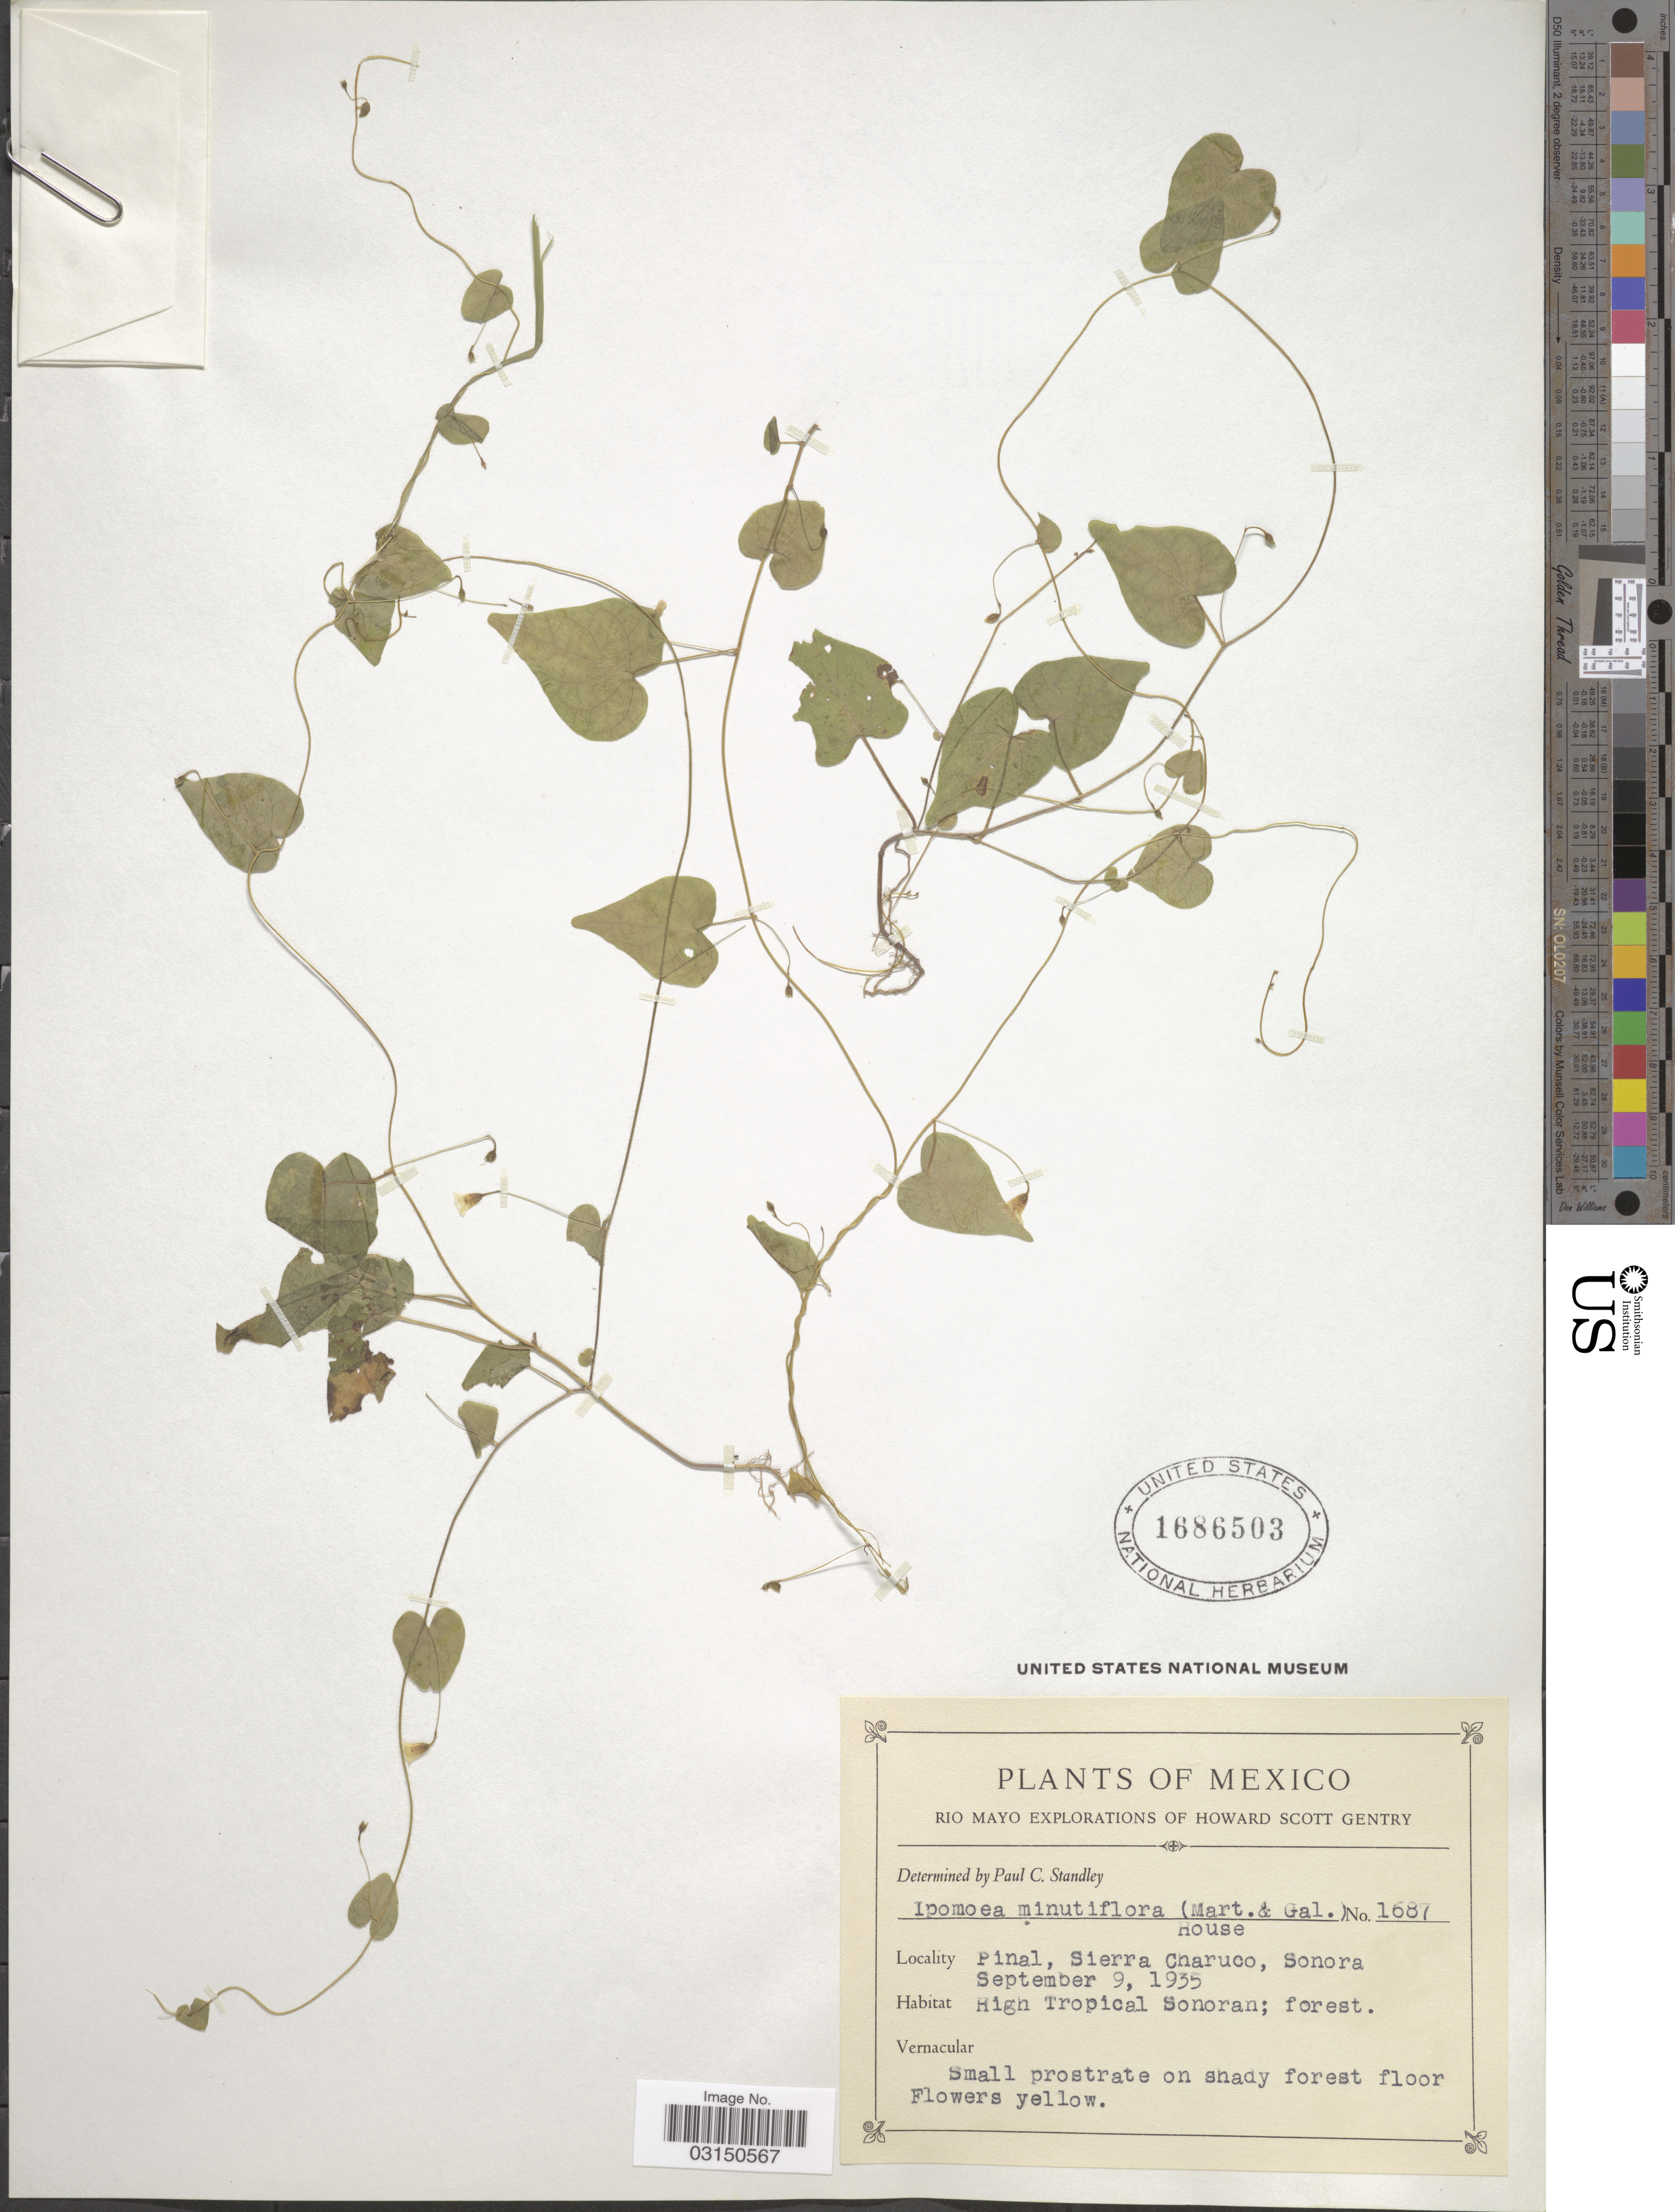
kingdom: Plantae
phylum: Tracheophyta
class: Magnoliopsida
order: Solanales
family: Convolvulaceae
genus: Ipomoea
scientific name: Ipomoea minutiflora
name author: (M. Martens) House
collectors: H. S. Gentry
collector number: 1687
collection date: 1935-09-09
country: Mexico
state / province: Sonora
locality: Rio Mayo. Pinal, Sierra Charuco.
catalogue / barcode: US 1686503